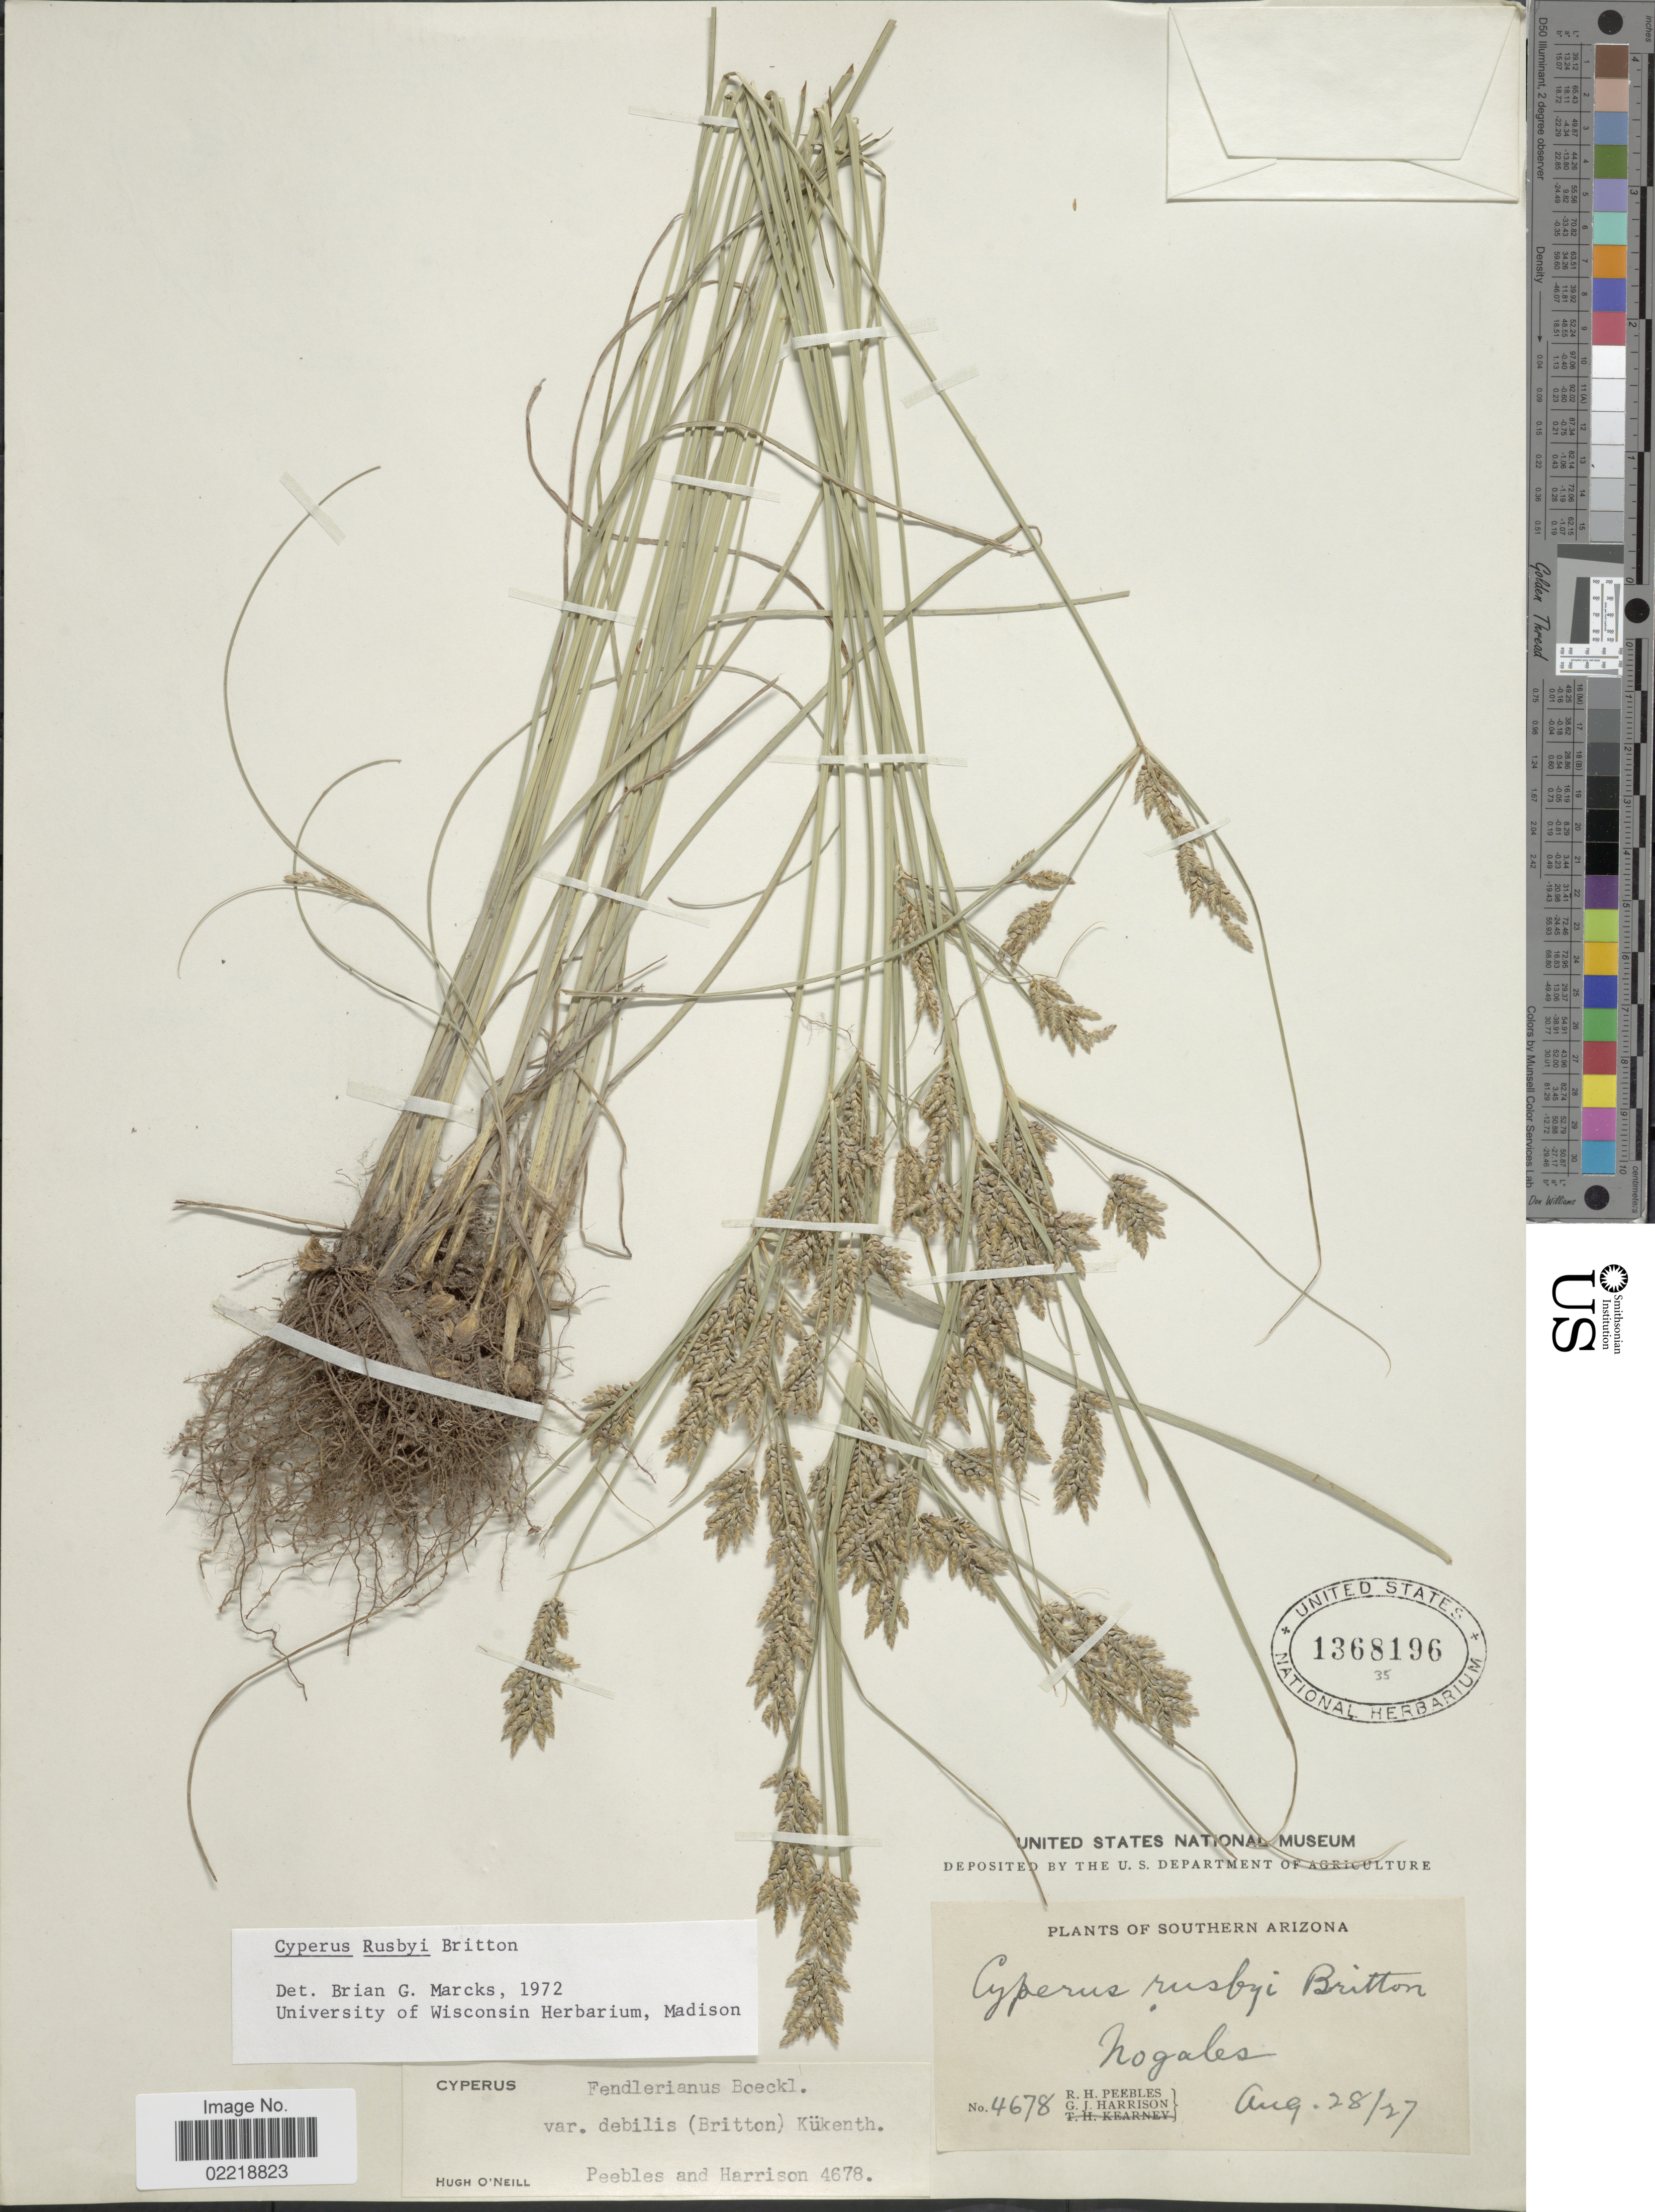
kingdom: Plantae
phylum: Tracheophyta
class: Liliopsida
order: Poales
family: Cyperaceae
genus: Cyperus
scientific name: Cyperus sphaerolepis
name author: Boeckeler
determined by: Strong, Mark T., (BOT), Smithsonian Institution - National Museum of Natural History (UNITED STATES)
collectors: R. H. Peebles & G. J. Harrison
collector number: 4678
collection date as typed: Transcribed d/m/y: 28/8/27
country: United States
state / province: Arizona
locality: Southern Arizona. Nogales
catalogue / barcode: US 1368196